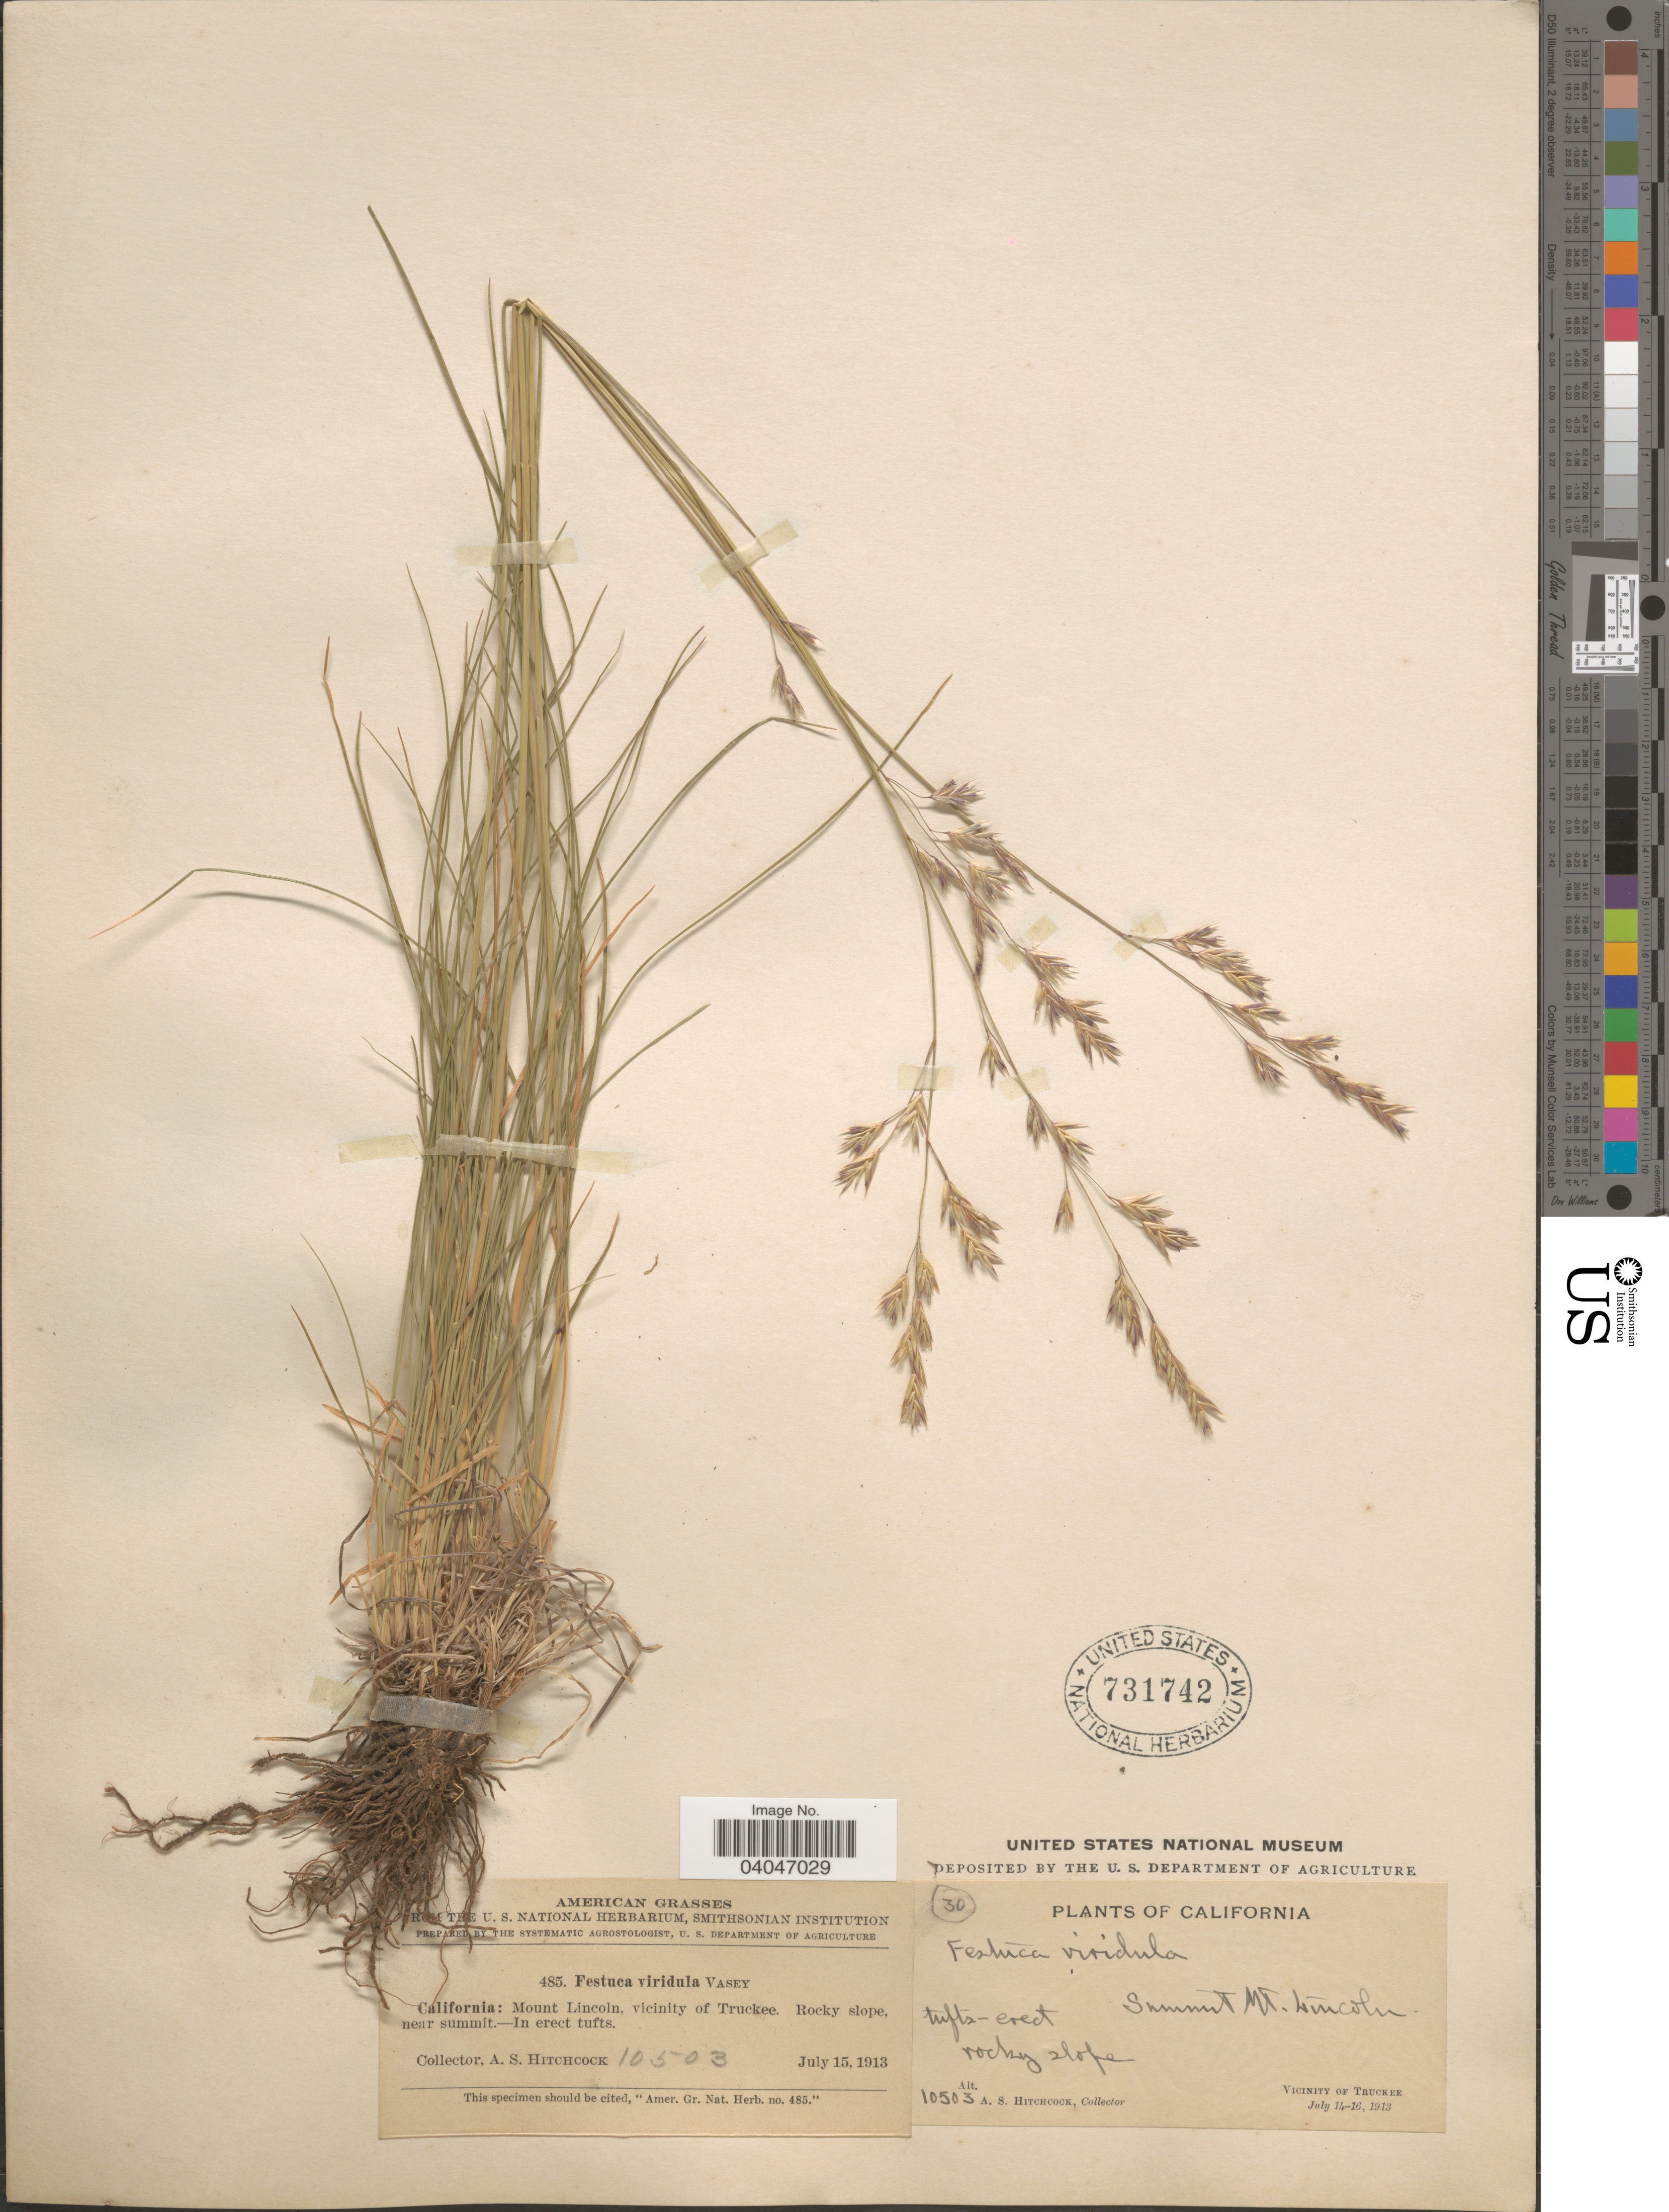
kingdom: Plantae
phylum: Tracheophyta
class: Liliopsida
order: Poales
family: Poaceae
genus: Festuca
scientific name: Festuca viridula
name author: Vasey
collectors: A. S. Hitchcock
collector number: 10503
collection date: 1913-07-15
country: United States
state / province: California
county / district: Nevada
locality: Mount Lincoln, vicinity of Truckee. Summit Mt. Lincoln.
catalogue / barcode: US 731742